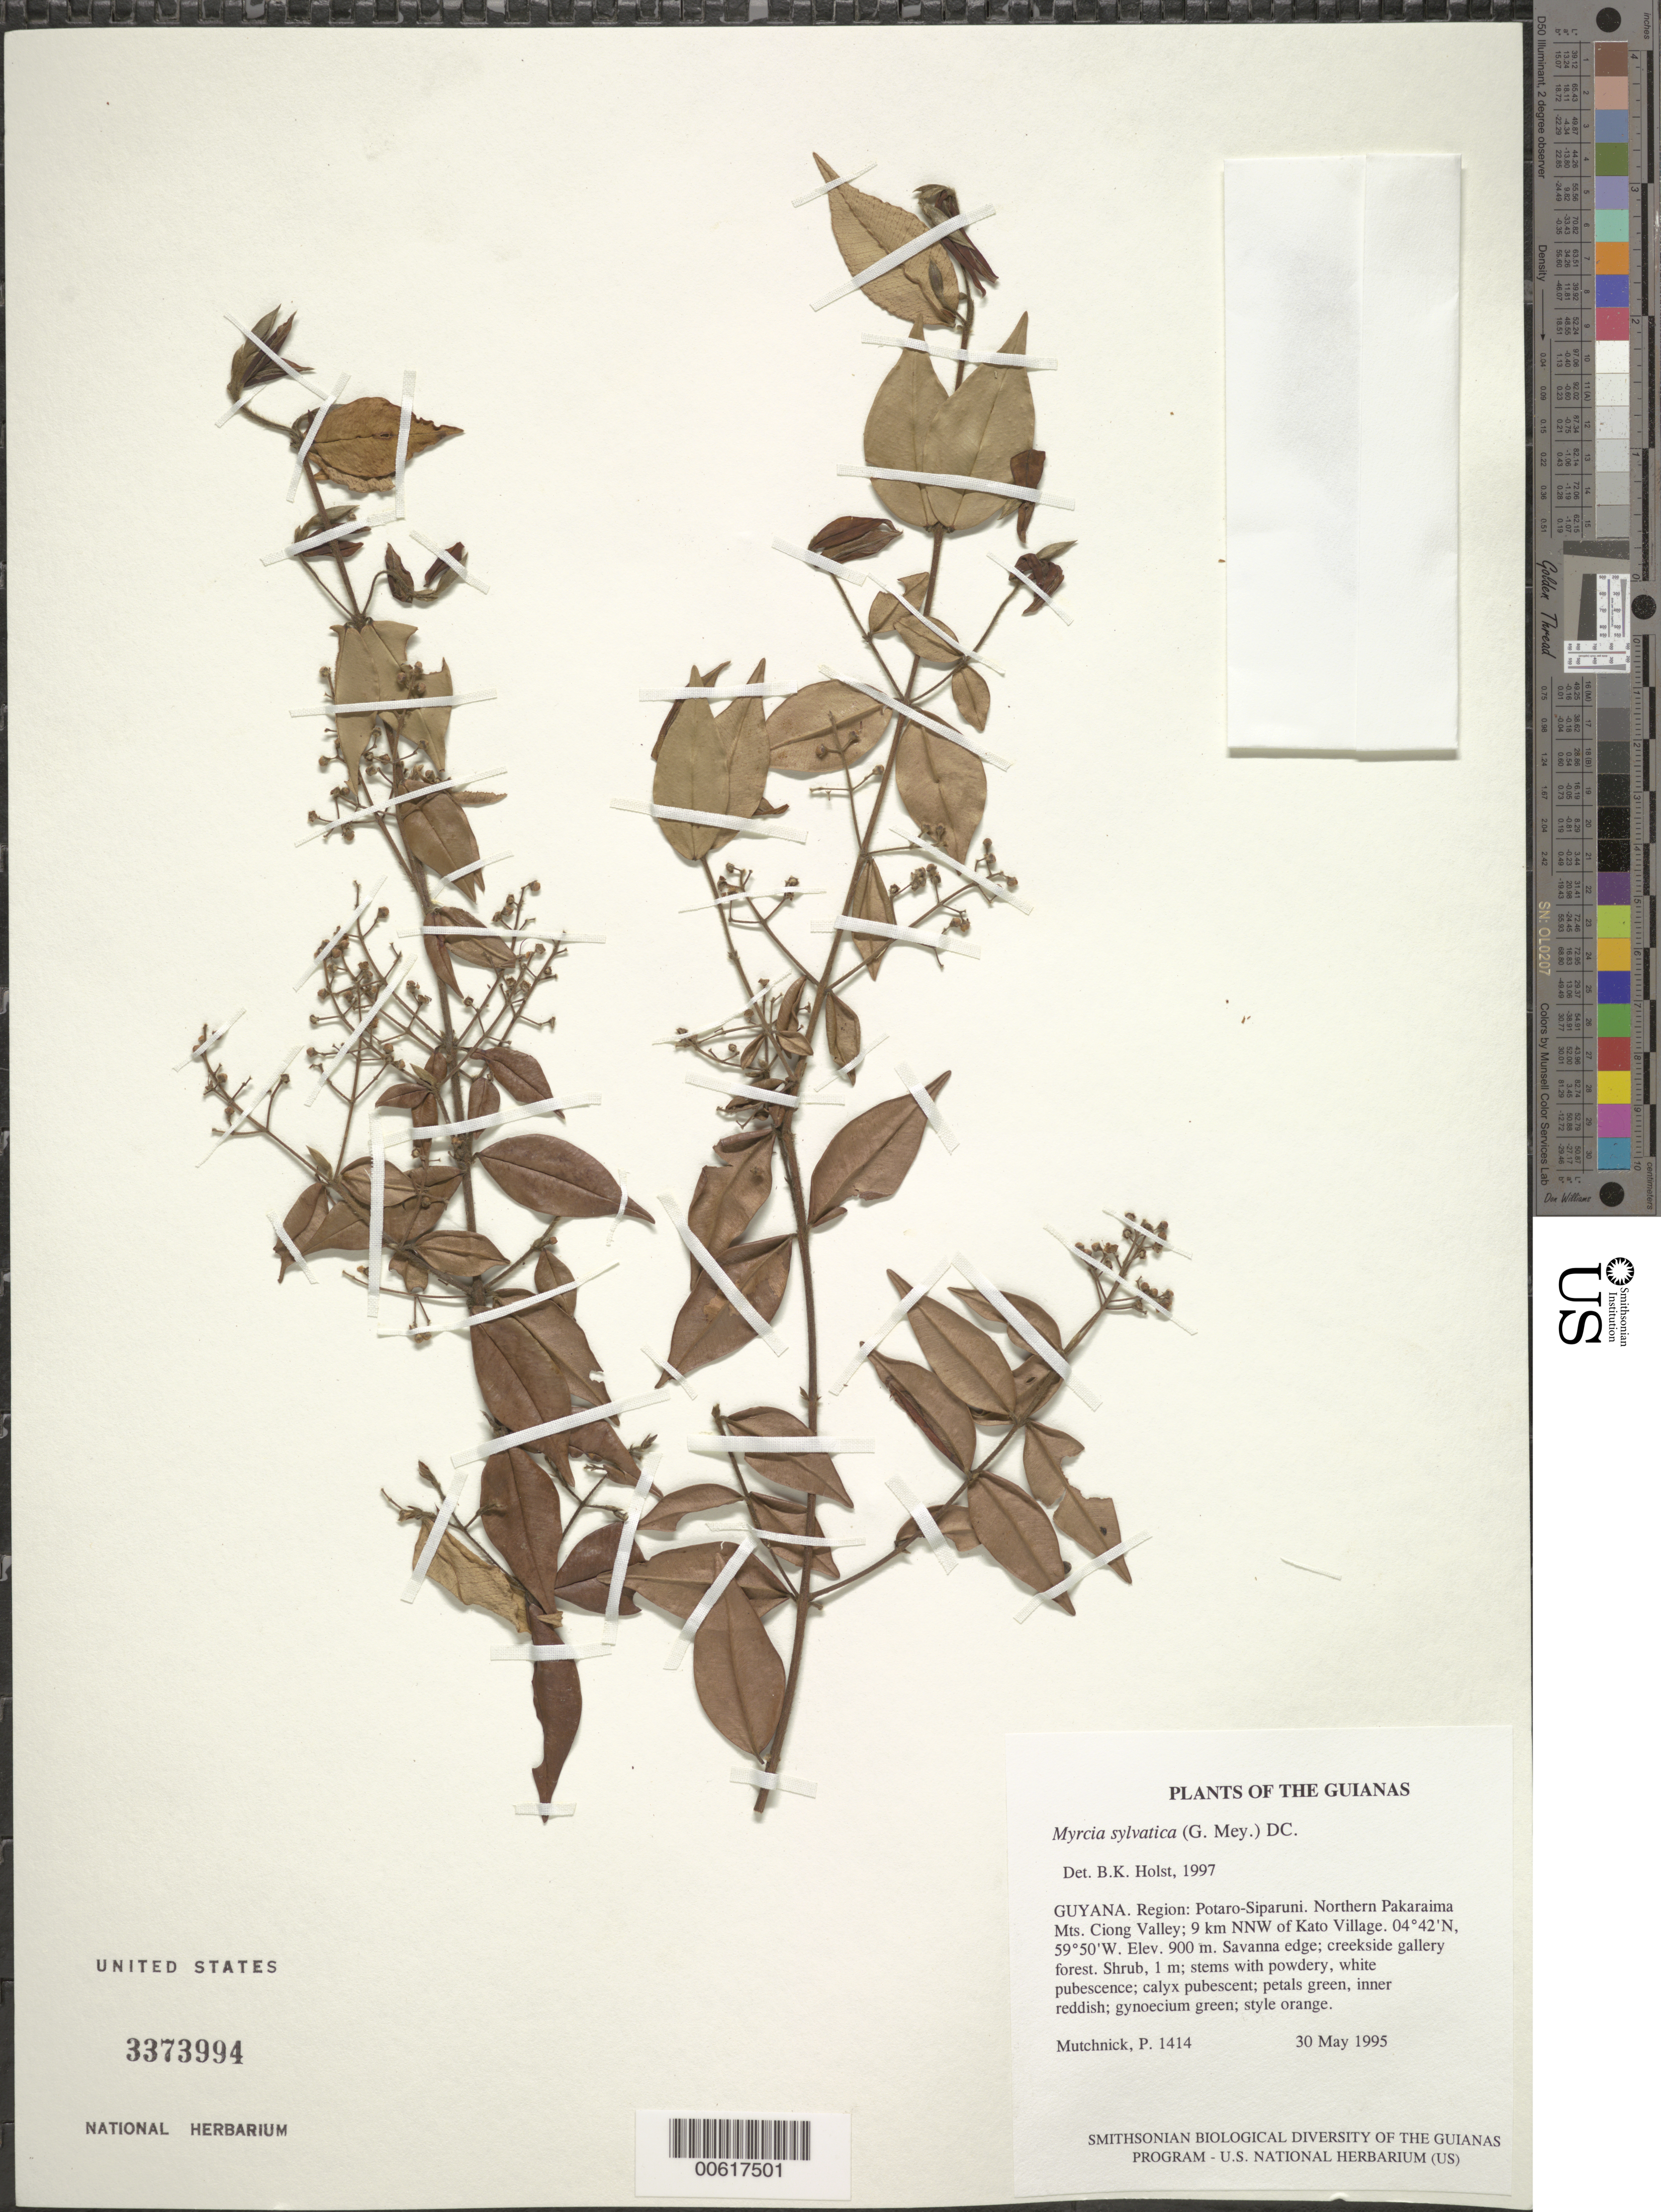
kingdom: Plantae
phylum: Tracheophyta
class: Magnoliopsida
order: Myrtales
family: Myrtaceae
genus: Myrcia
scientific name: Myrcia sylvatica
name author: (G. Mey.) DC.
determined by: Holst, Bruce K.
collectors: P. Mutchnick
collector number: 1414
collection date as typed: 30 May 1995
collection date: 1995-05-30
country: Guyana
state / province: Potaro-Siparuni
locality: Northern Pakaraima Mts. Ciong Valley; 9 km NNW of Kato Village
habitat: Savanna edge; creekside gallery forest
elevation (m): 900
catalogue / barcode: US 3373994